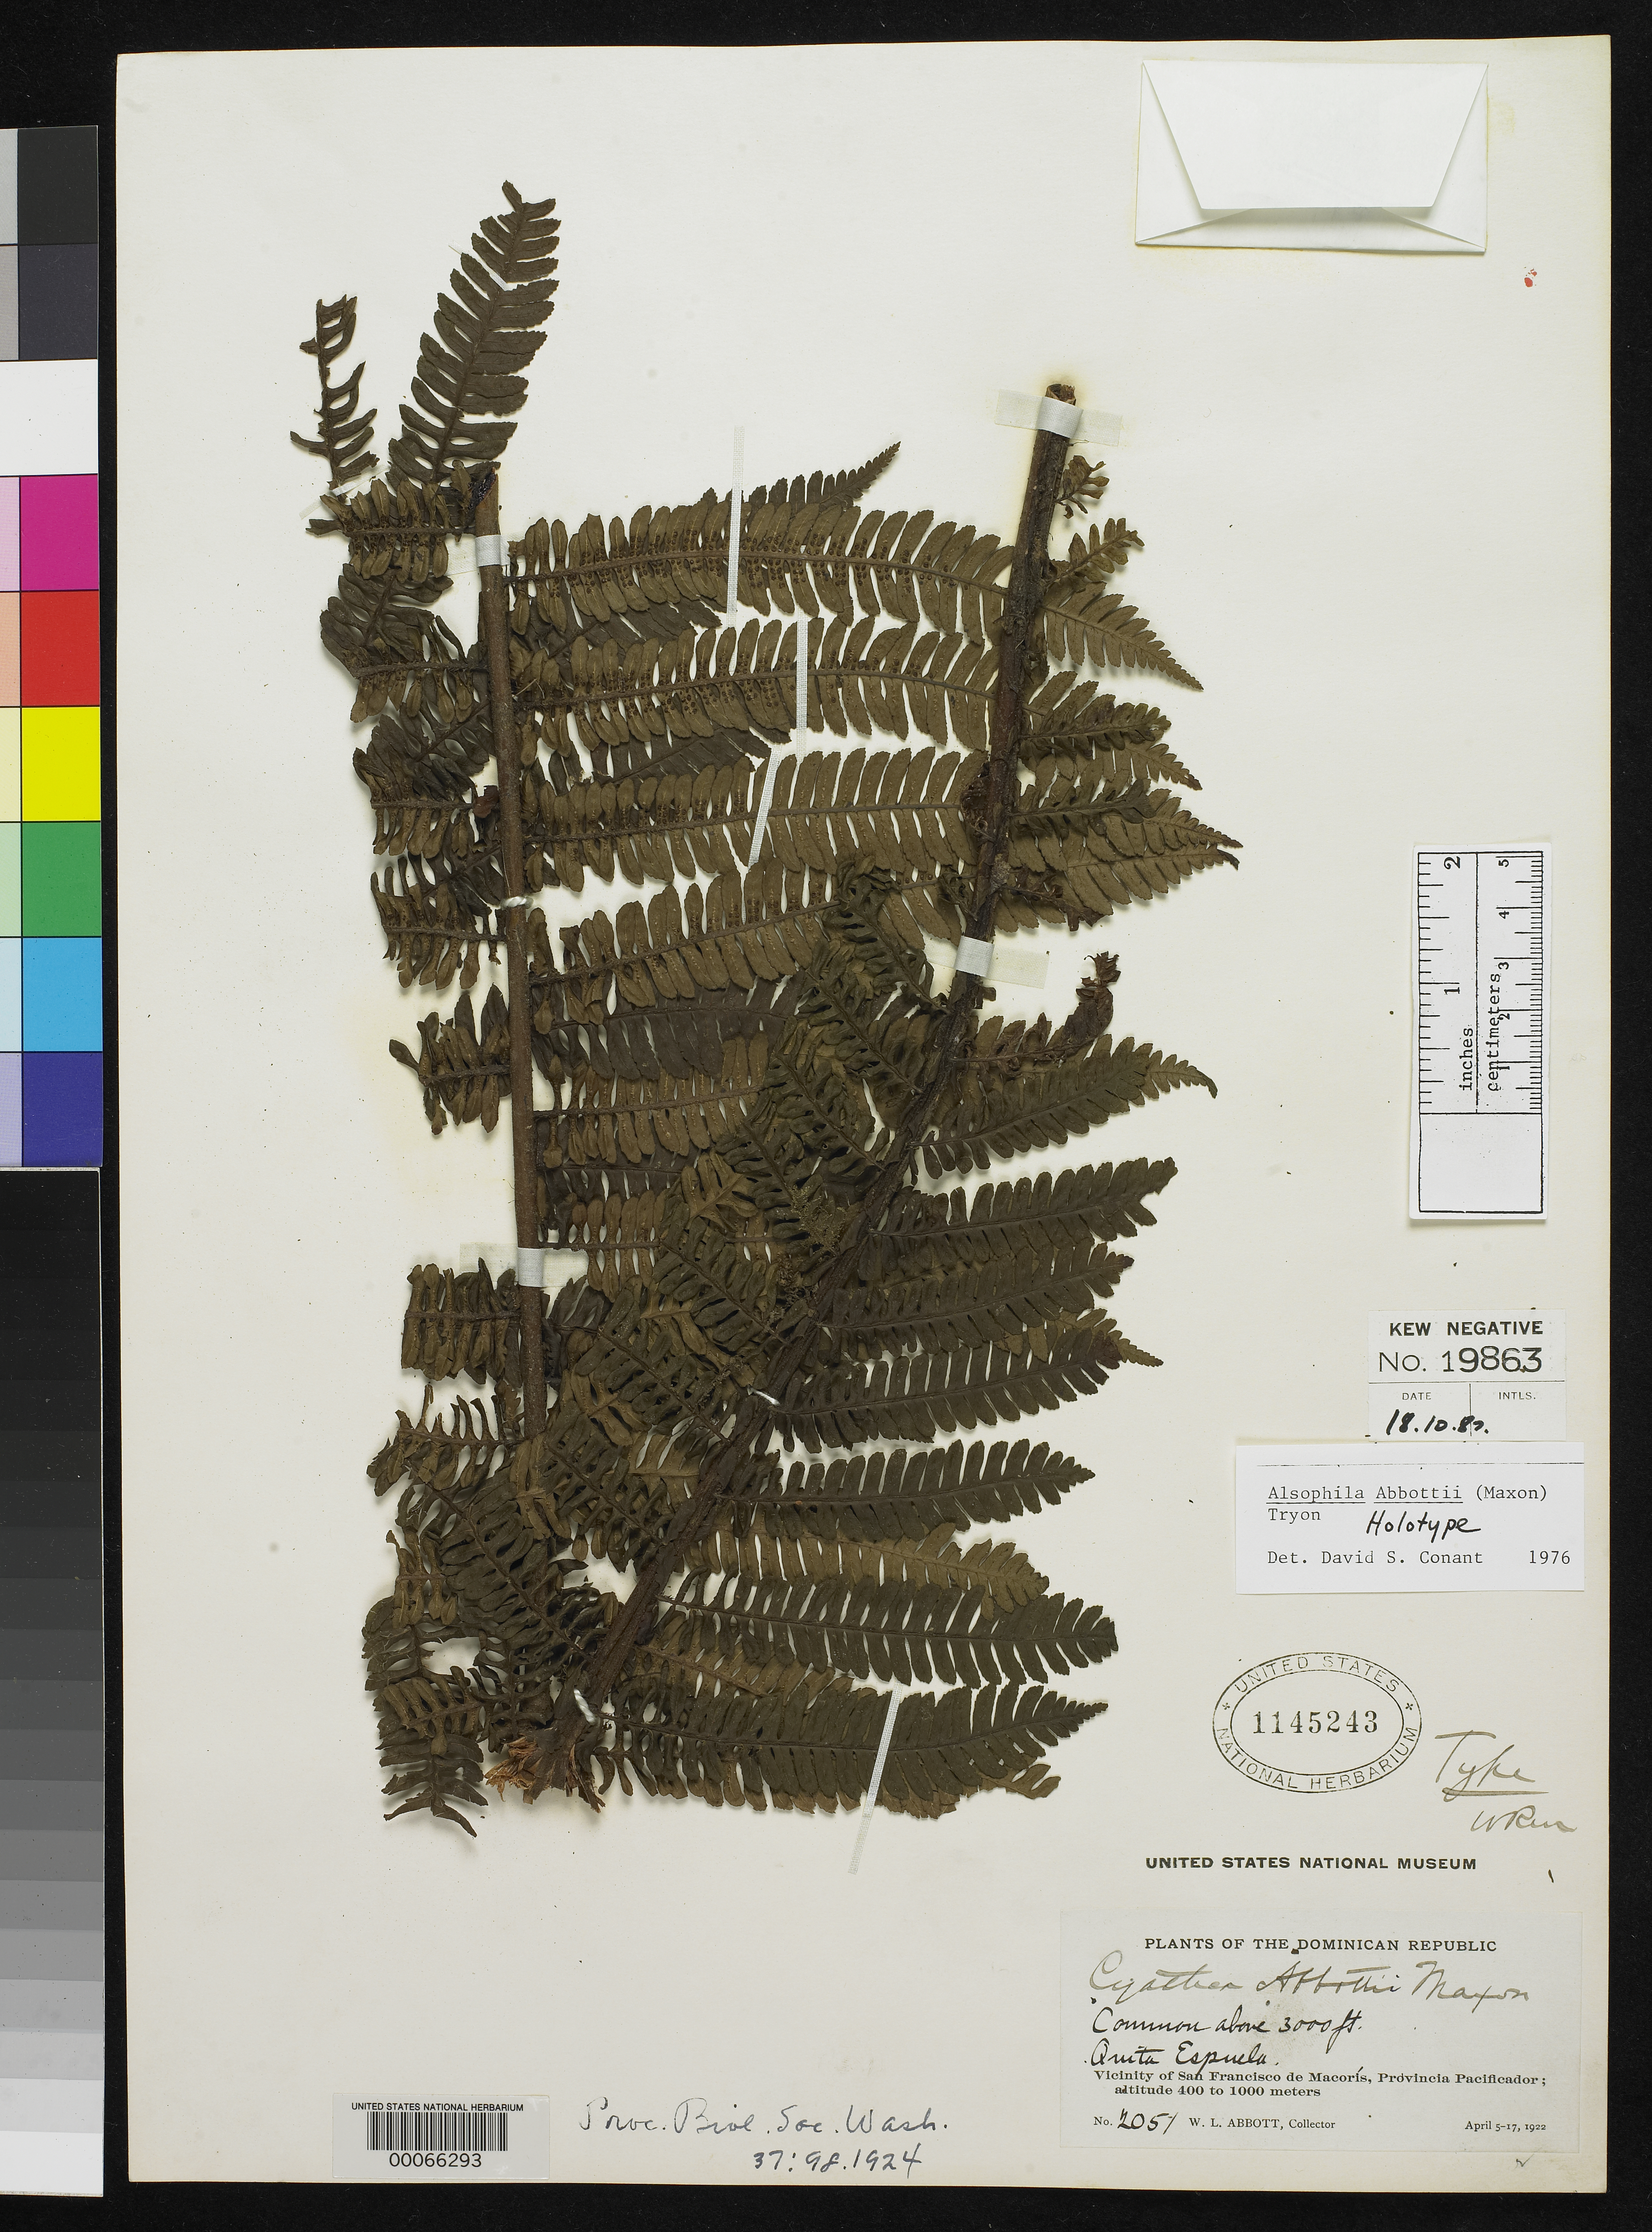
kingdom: Plantae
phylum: Tracheophyta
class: Polypodiopsida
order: Cyatheales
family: Cyatheaceae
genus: Cyathea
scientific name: Cyathea abbottii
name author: Maxon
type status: Holotype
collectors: W. L. Abbott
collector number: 2051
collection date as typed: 03 Apr 1922 to 17 Apr 1922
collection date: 1922-04-03/1922-04-17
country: Dominican Republic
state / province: Duarte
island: Hispaniola Island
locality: Quito Espuela, vicinity of San Francisco de Macoris.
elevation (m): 400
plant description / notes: Holotype mounted on 3 sheets, as cited (by USNH sheet numbers) in protologue.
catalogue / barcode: US 1145243